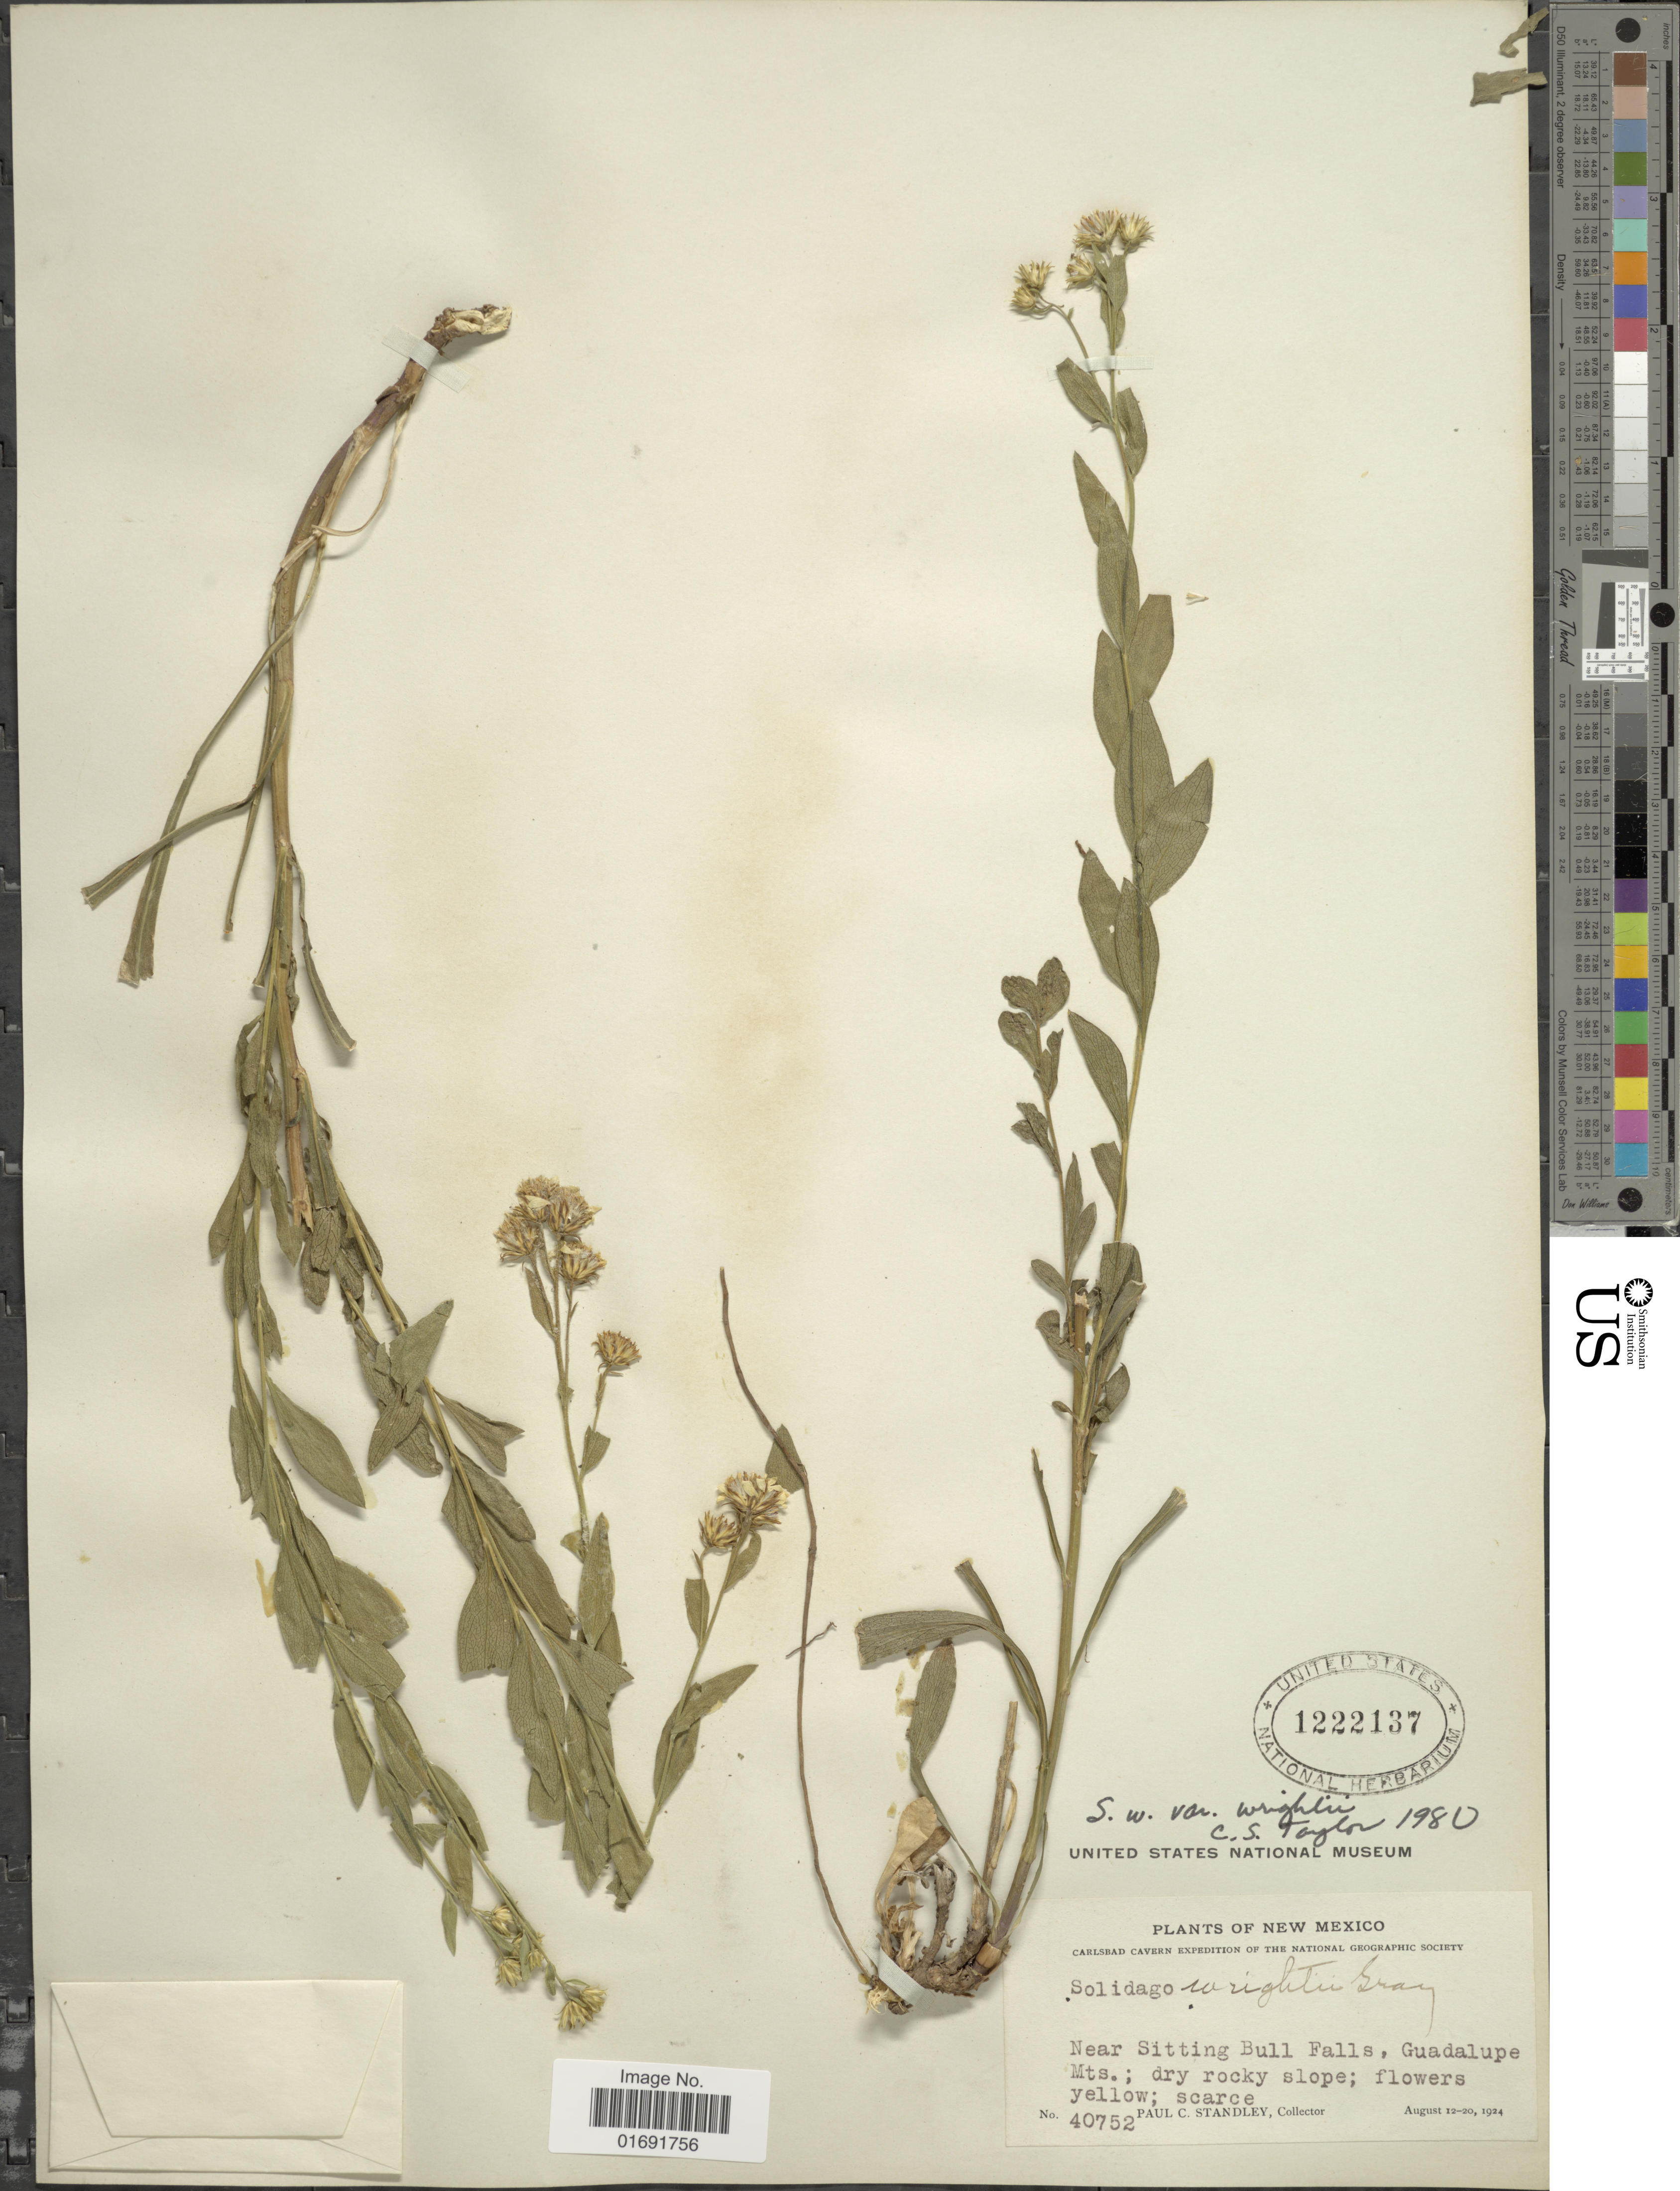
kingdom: Plantae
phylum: Tracheophyta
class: Magnoliopsida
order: Asterales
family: Asteraceae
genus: Solidago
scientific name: Solidago wrightii var. wrightii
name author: A. Gray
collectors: P. C. Standley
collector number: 40752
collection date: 1924-08-12/1924-08-20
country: United States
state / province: New Mexico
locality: Near Sitting Bull Falls, Guadalupe Mts.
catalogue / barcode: US 1222137